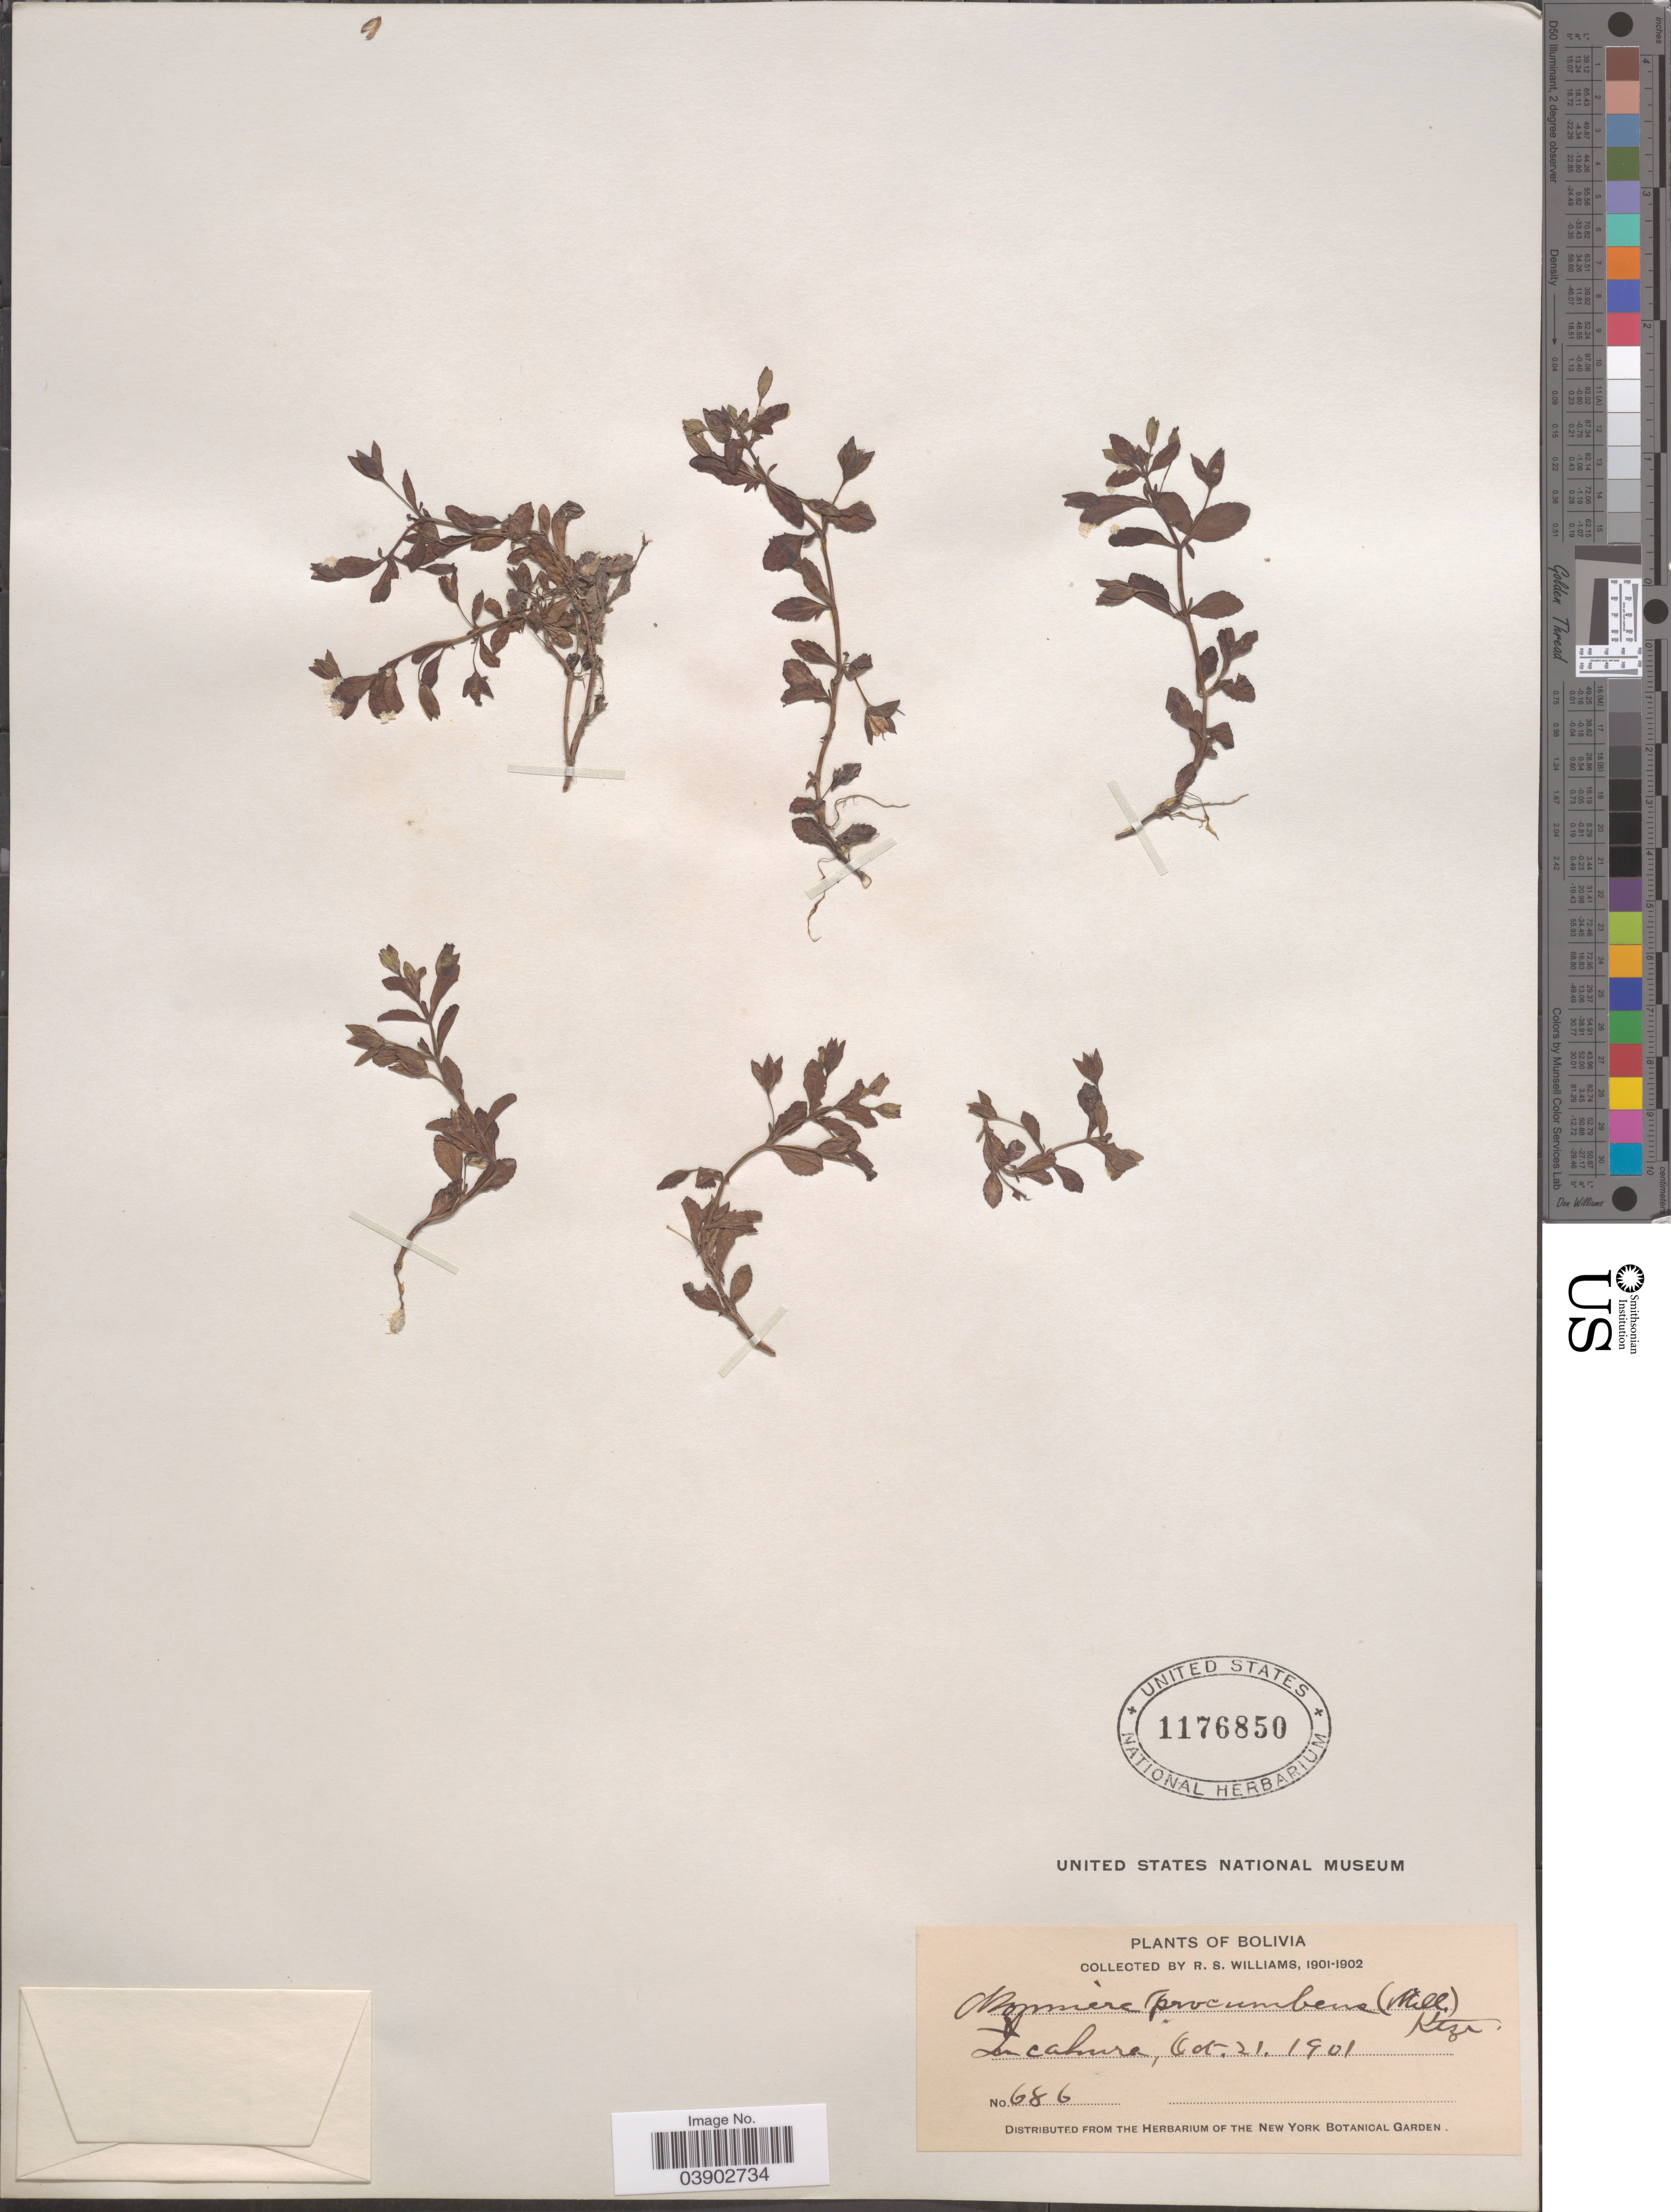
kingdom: Plantae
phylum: Tracheophyta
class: Magnoliopsida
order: Lamiales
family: Plantaginaceae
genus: Mecardonia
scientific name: Mecardonia procumbens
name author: (Mill.) Small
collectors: R. S. Williams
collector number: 686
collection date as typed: Oct. 21, 1901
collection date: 1901-10-21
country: Bolivia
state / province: La Páz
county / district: Larecaja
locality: Incahuara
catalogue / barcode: US 1176850